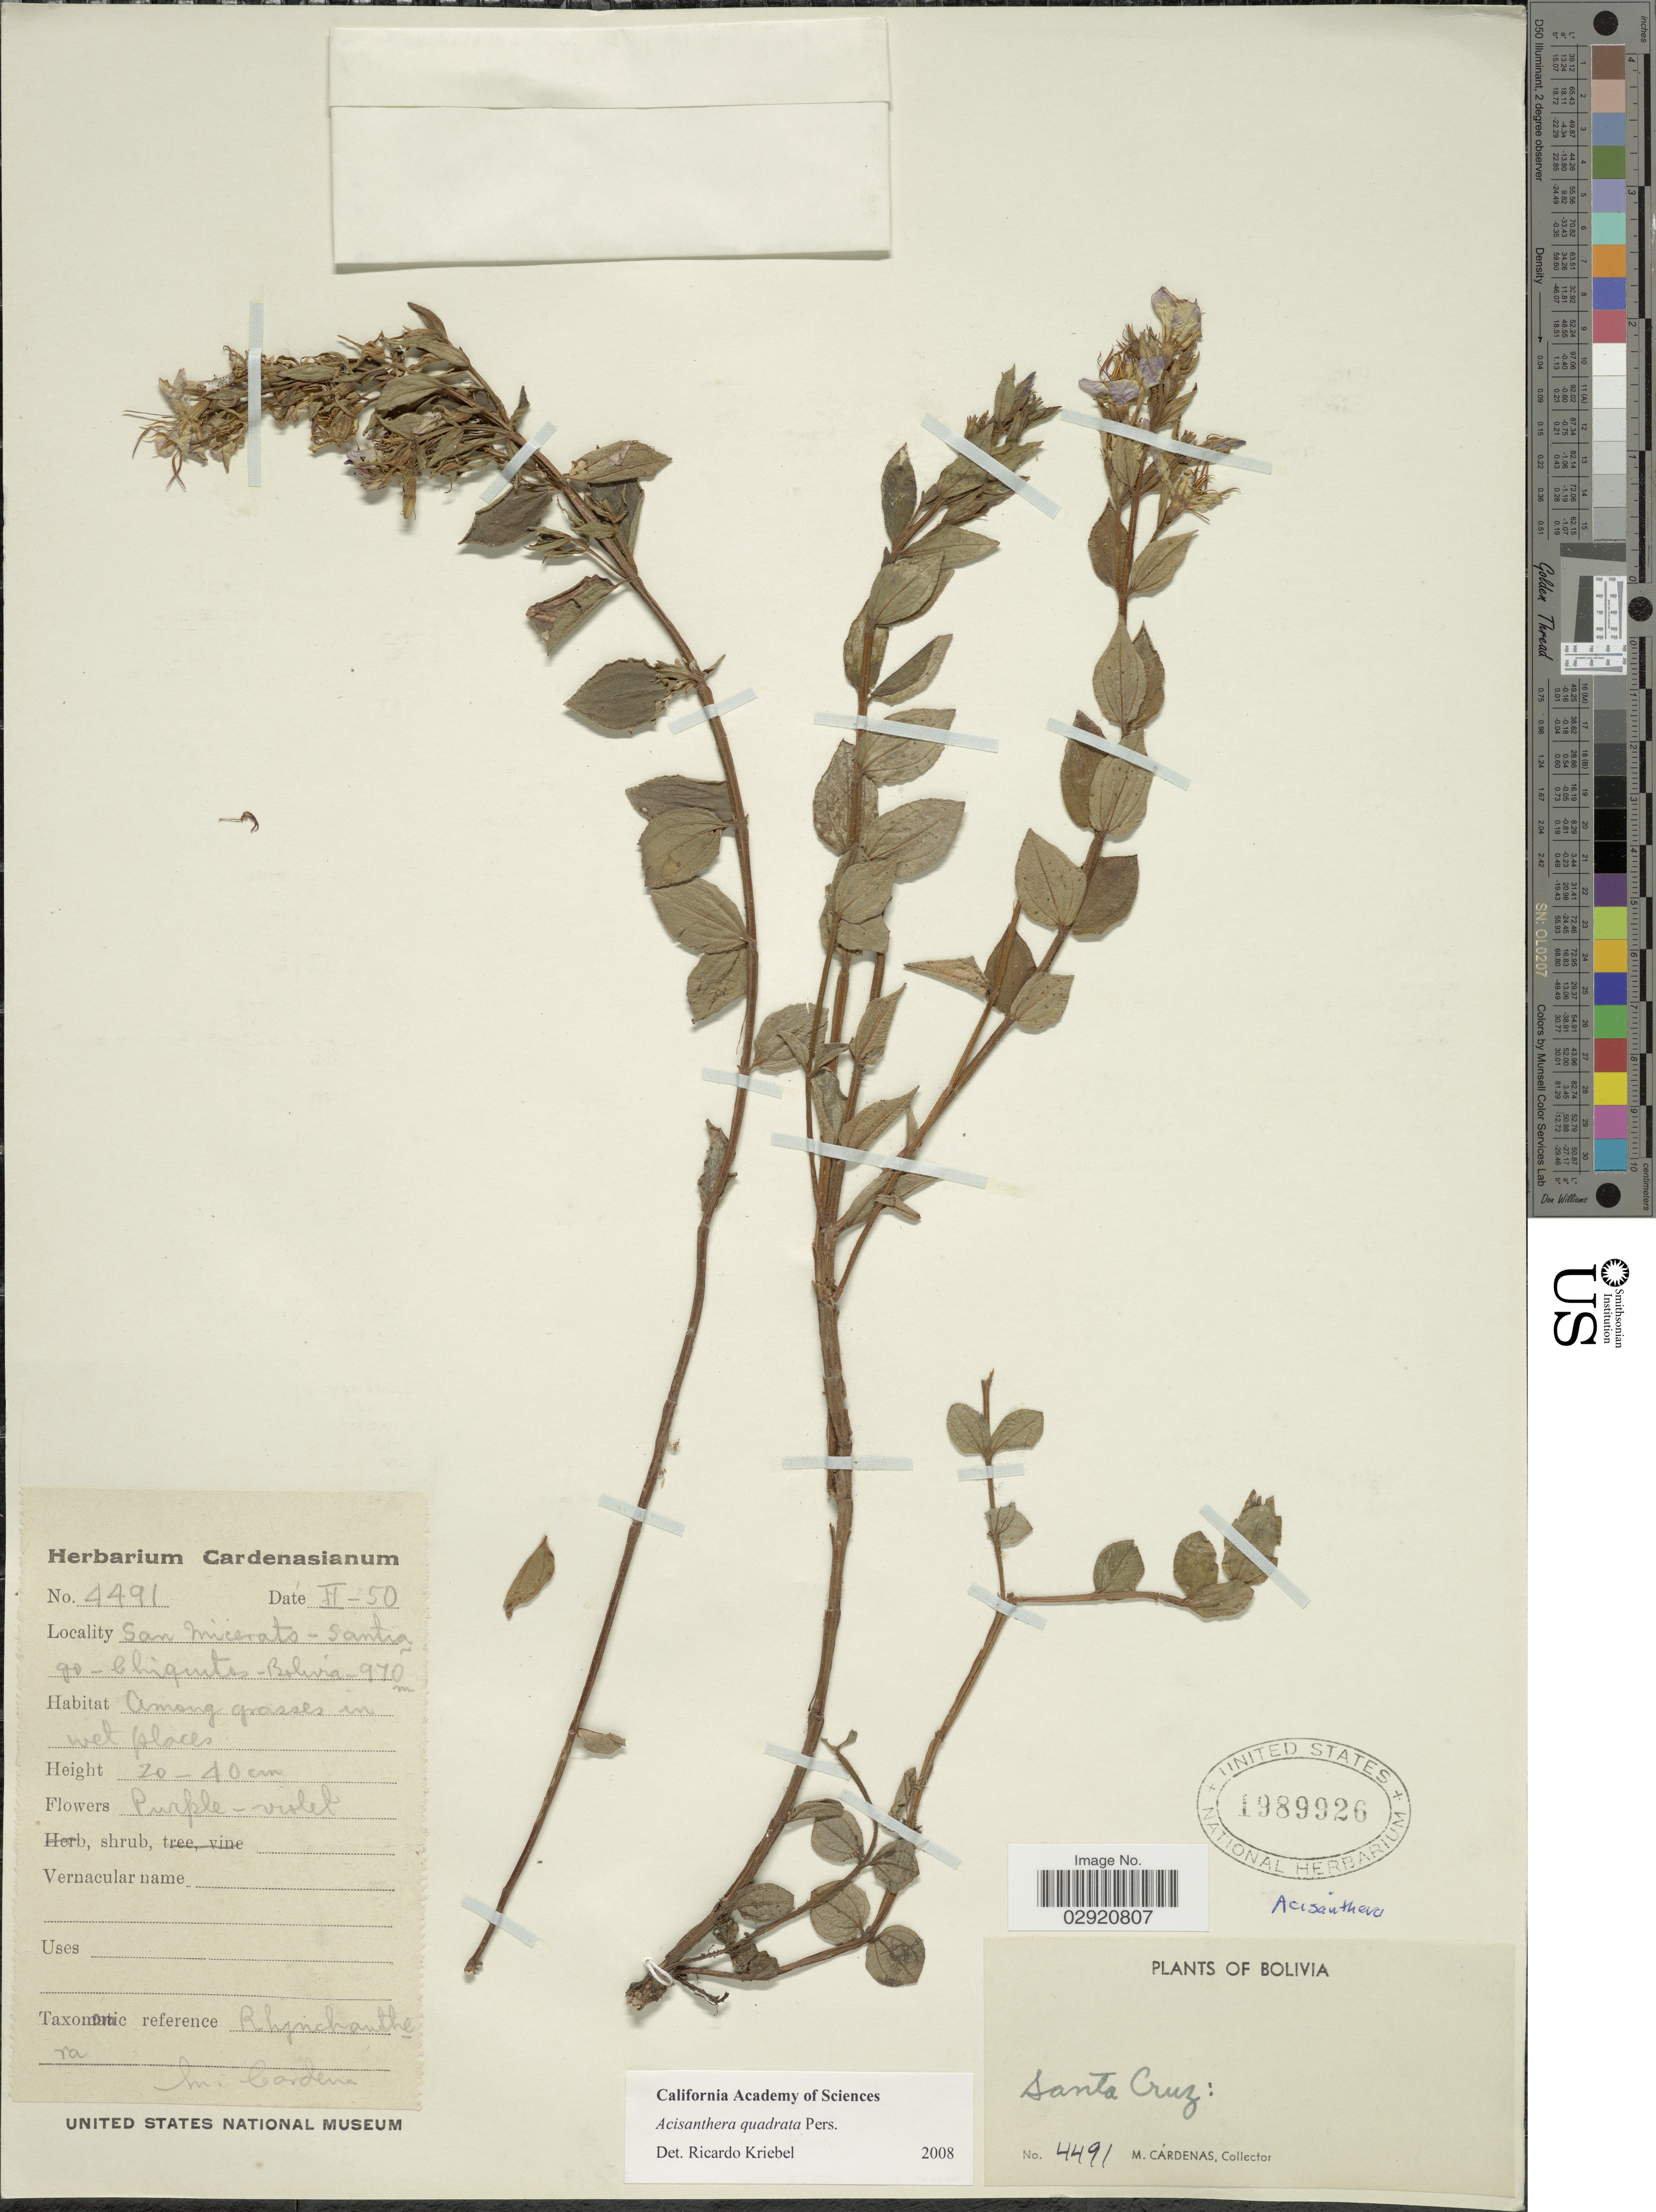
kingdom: Plantae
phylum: Tracheophyta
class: Magnoliopsida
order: Myrtales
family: Melastomataceae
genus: Acisanthera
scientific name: Acisanthera alsinefolia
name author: (DC.) Triana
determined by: Nunes da Silva, Diego, (RB), Jardim Botanico do Rio de Janeiro - Herbario (BRAZIL)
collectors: M. Cárdenas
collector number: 4491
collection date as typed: Transcribed d/m/y: /2/50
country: Bolivia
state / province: Santa Cruz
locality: San Micerato-Santiago-Chiquitos.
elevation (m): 970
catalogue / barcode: US 1989926